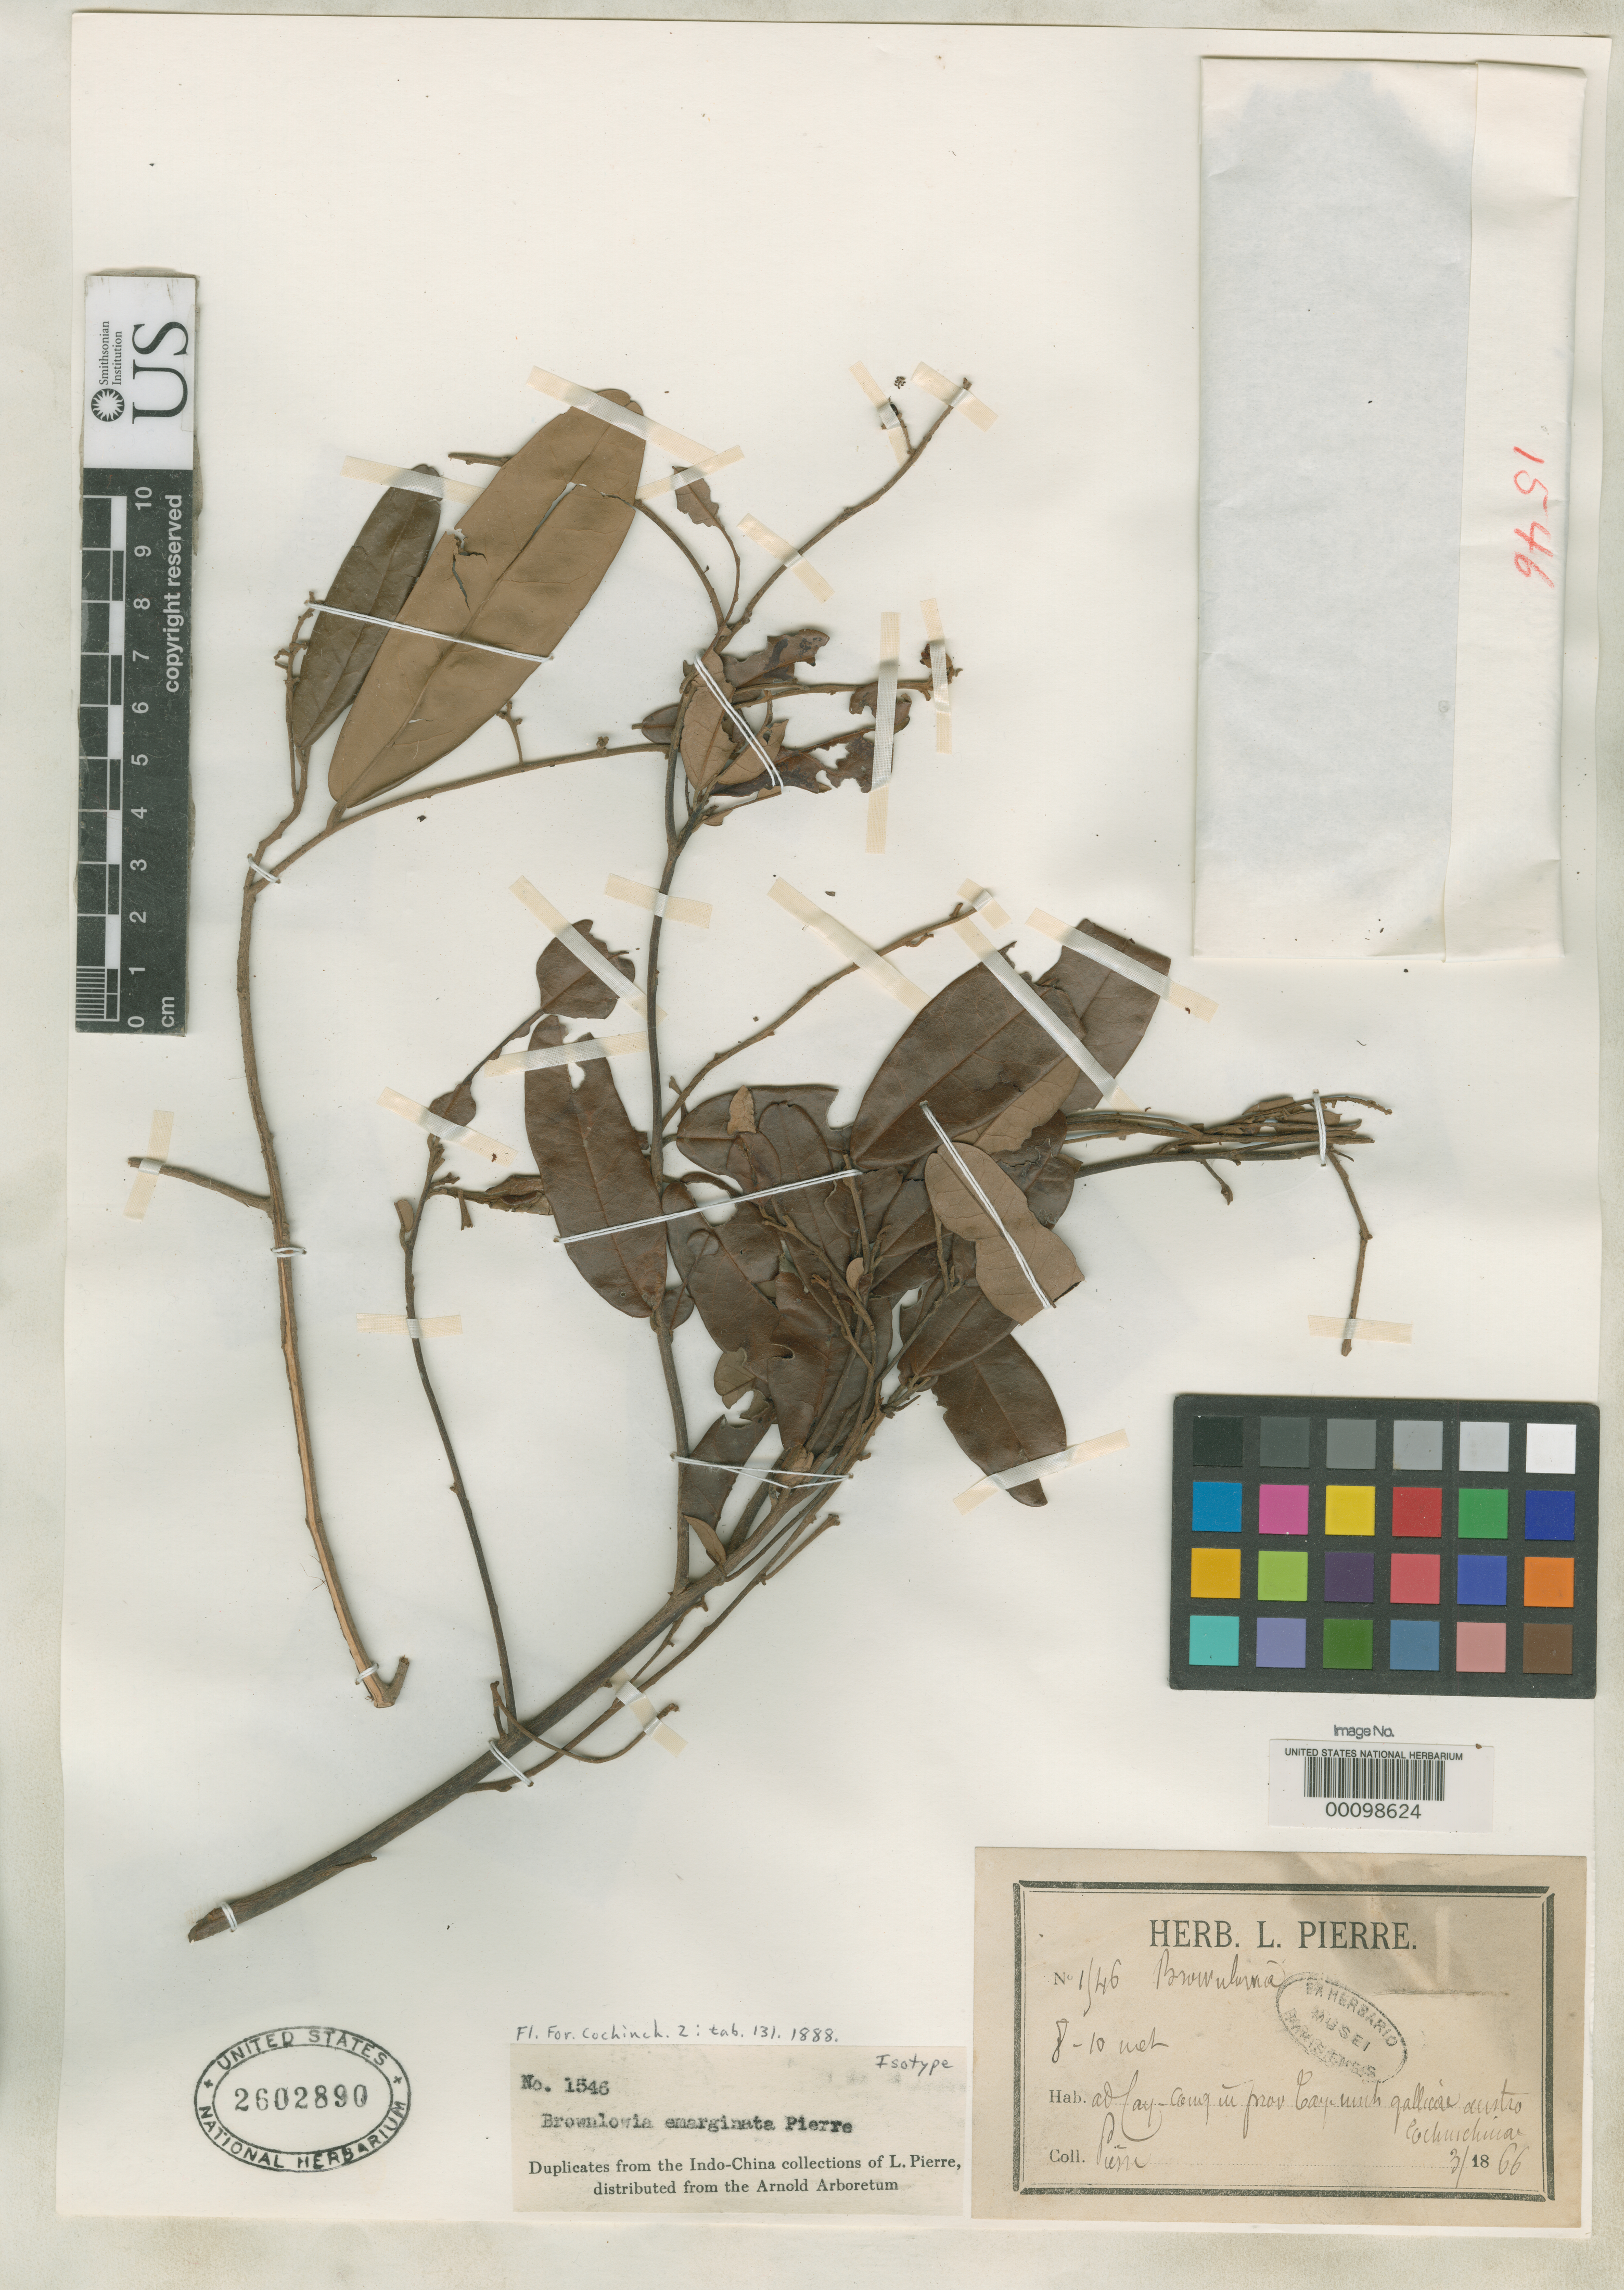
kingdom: Plantae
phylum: Tracheophyta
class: Magnoliopsida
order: Malvales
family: Malvaceae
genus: Brownlowia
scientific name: Brownlowia emarginata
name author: Pierre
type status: Isotype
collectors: J. Pierre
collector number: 1546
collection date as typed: Mar 1866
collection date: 1866-03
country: Vietnam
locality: Cochinchina.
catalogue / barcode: US 2602890